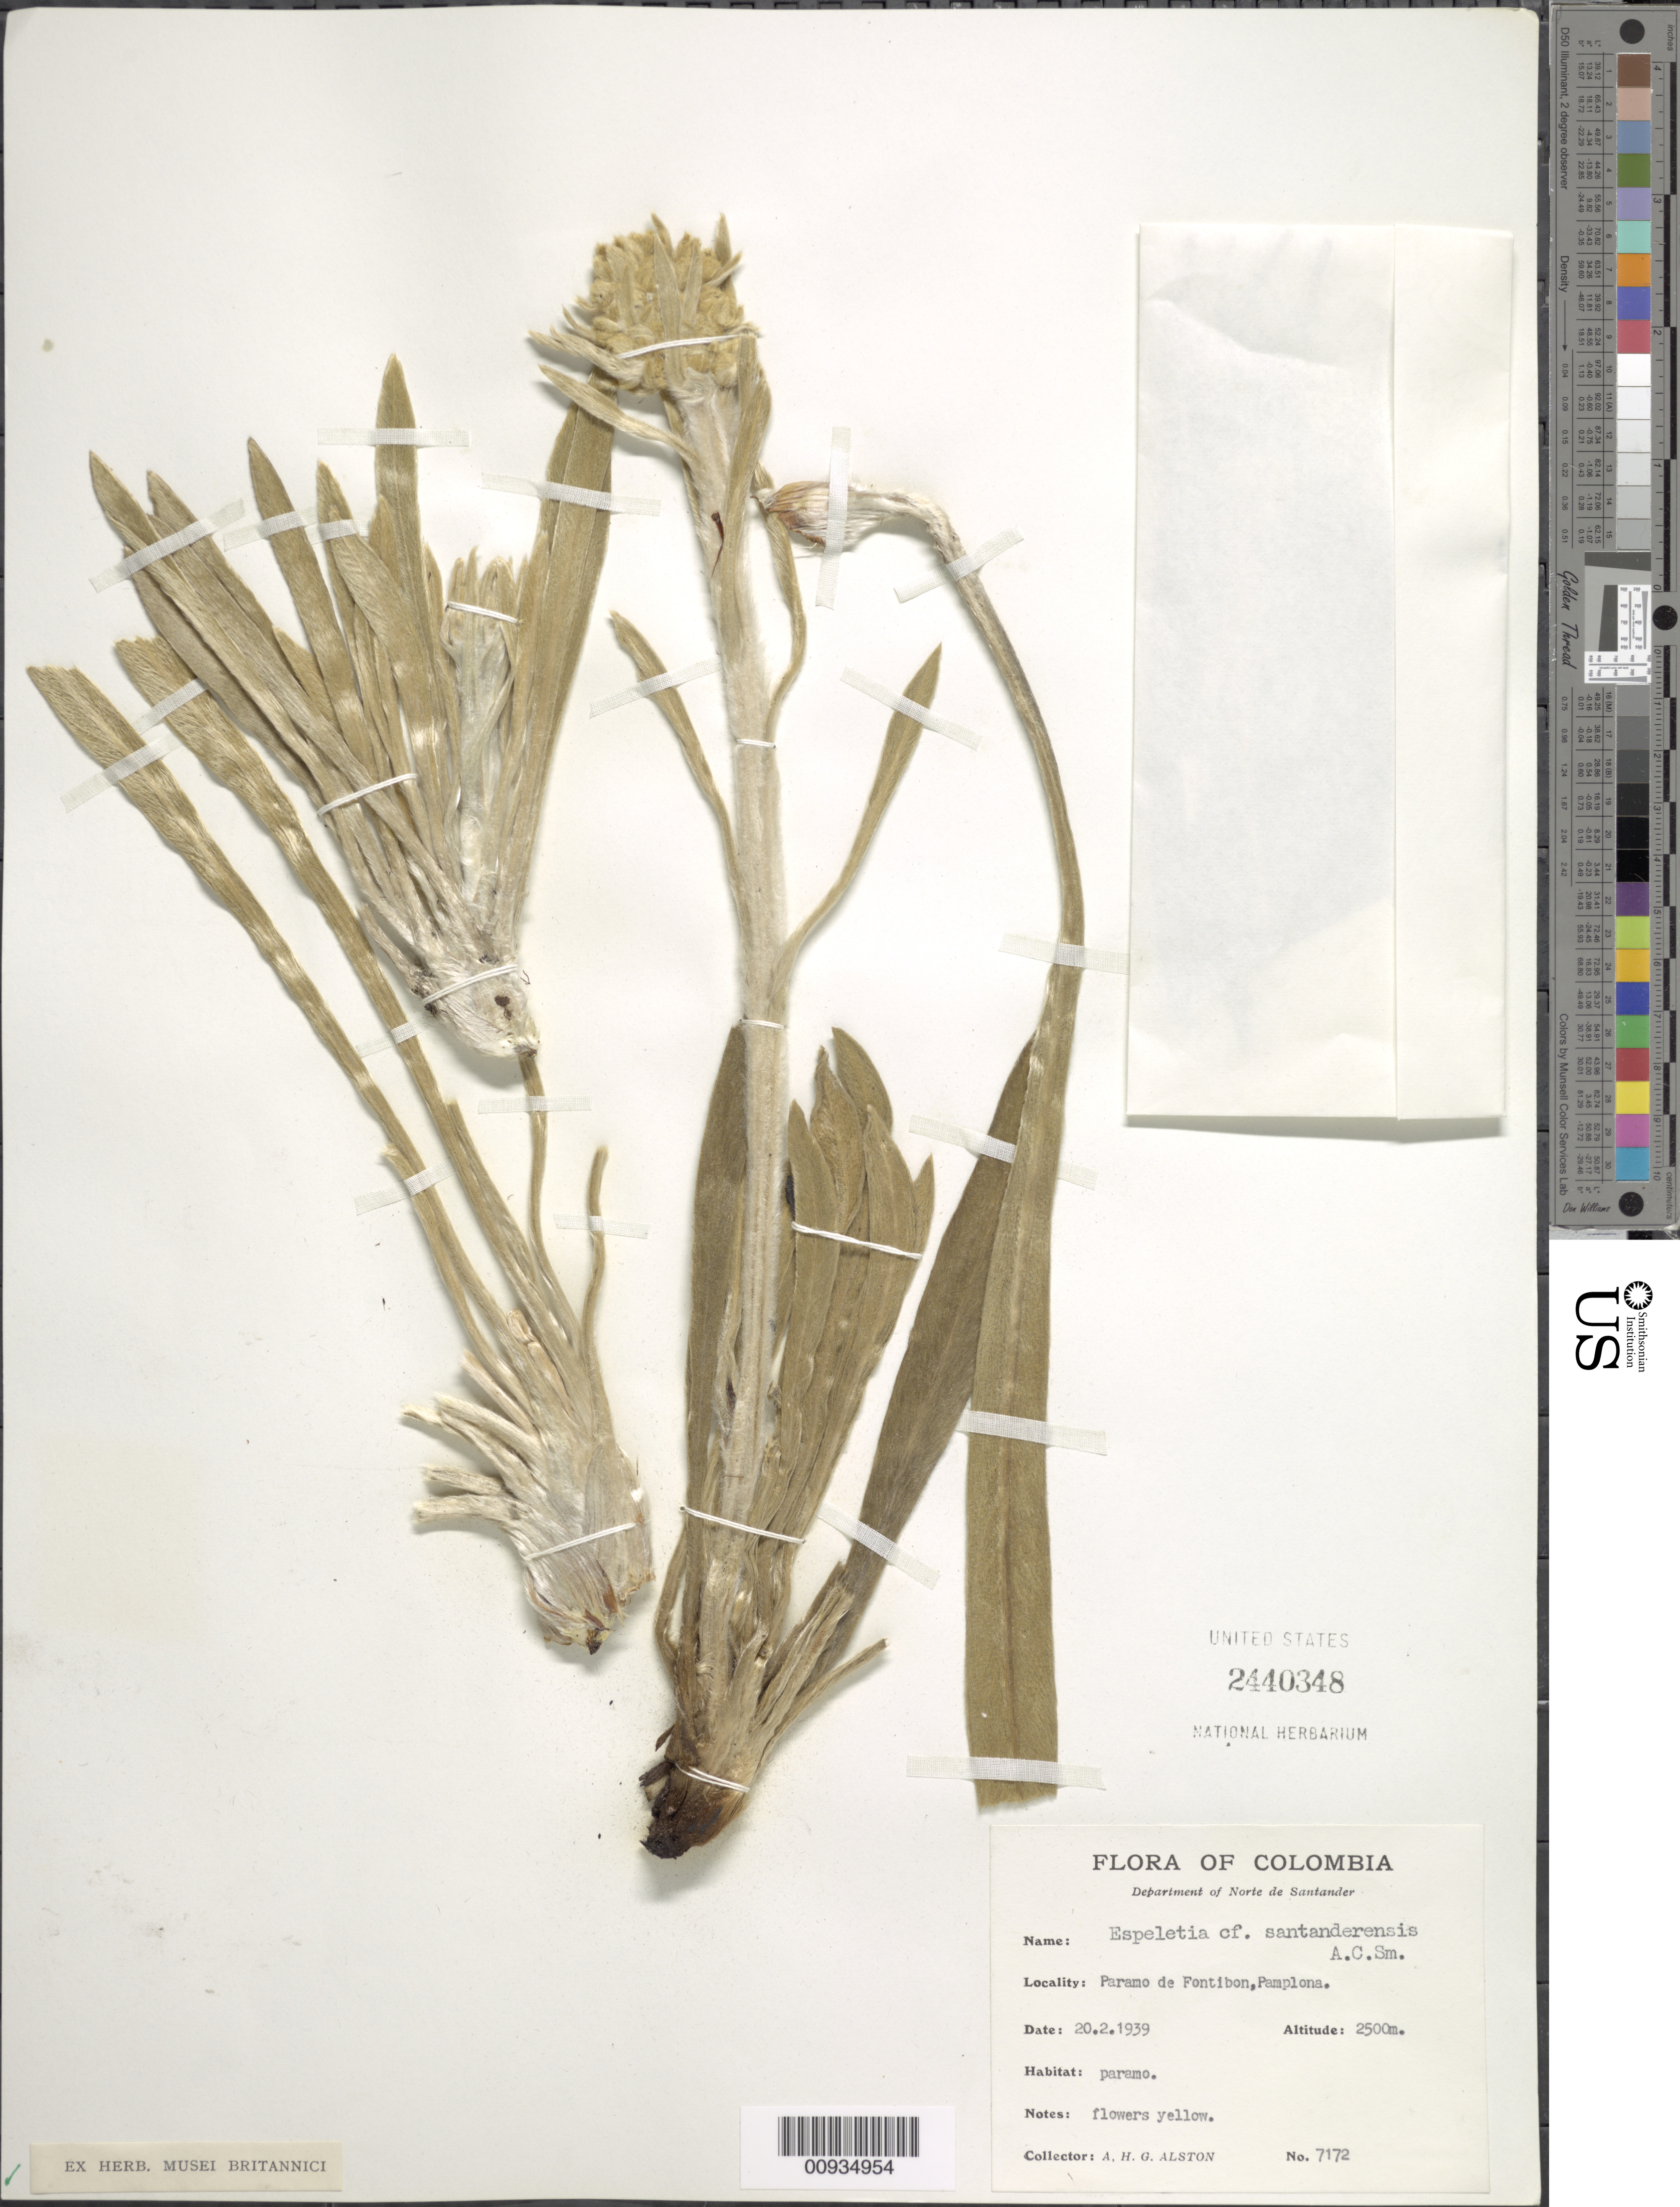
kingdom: Plantae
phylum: Tracheophyta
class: Magnoliopsida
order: Asterales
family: Asteraceae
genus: Espeletiopsis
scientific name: Espeletiopsis santanderensis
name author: (A.C. Sm.) Cuatrec.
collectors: A. H. Alston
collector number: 7172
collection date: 1939-02-20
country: Colombia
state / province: Norte de Santander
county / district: Pamplona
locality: Páramo de Fontibón. Pamplona, Páramo de Fontibon. Cerca de la frontera entre Santander y Norte de Santander.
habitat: Páramo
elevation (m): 2500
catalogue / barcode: US 2440348